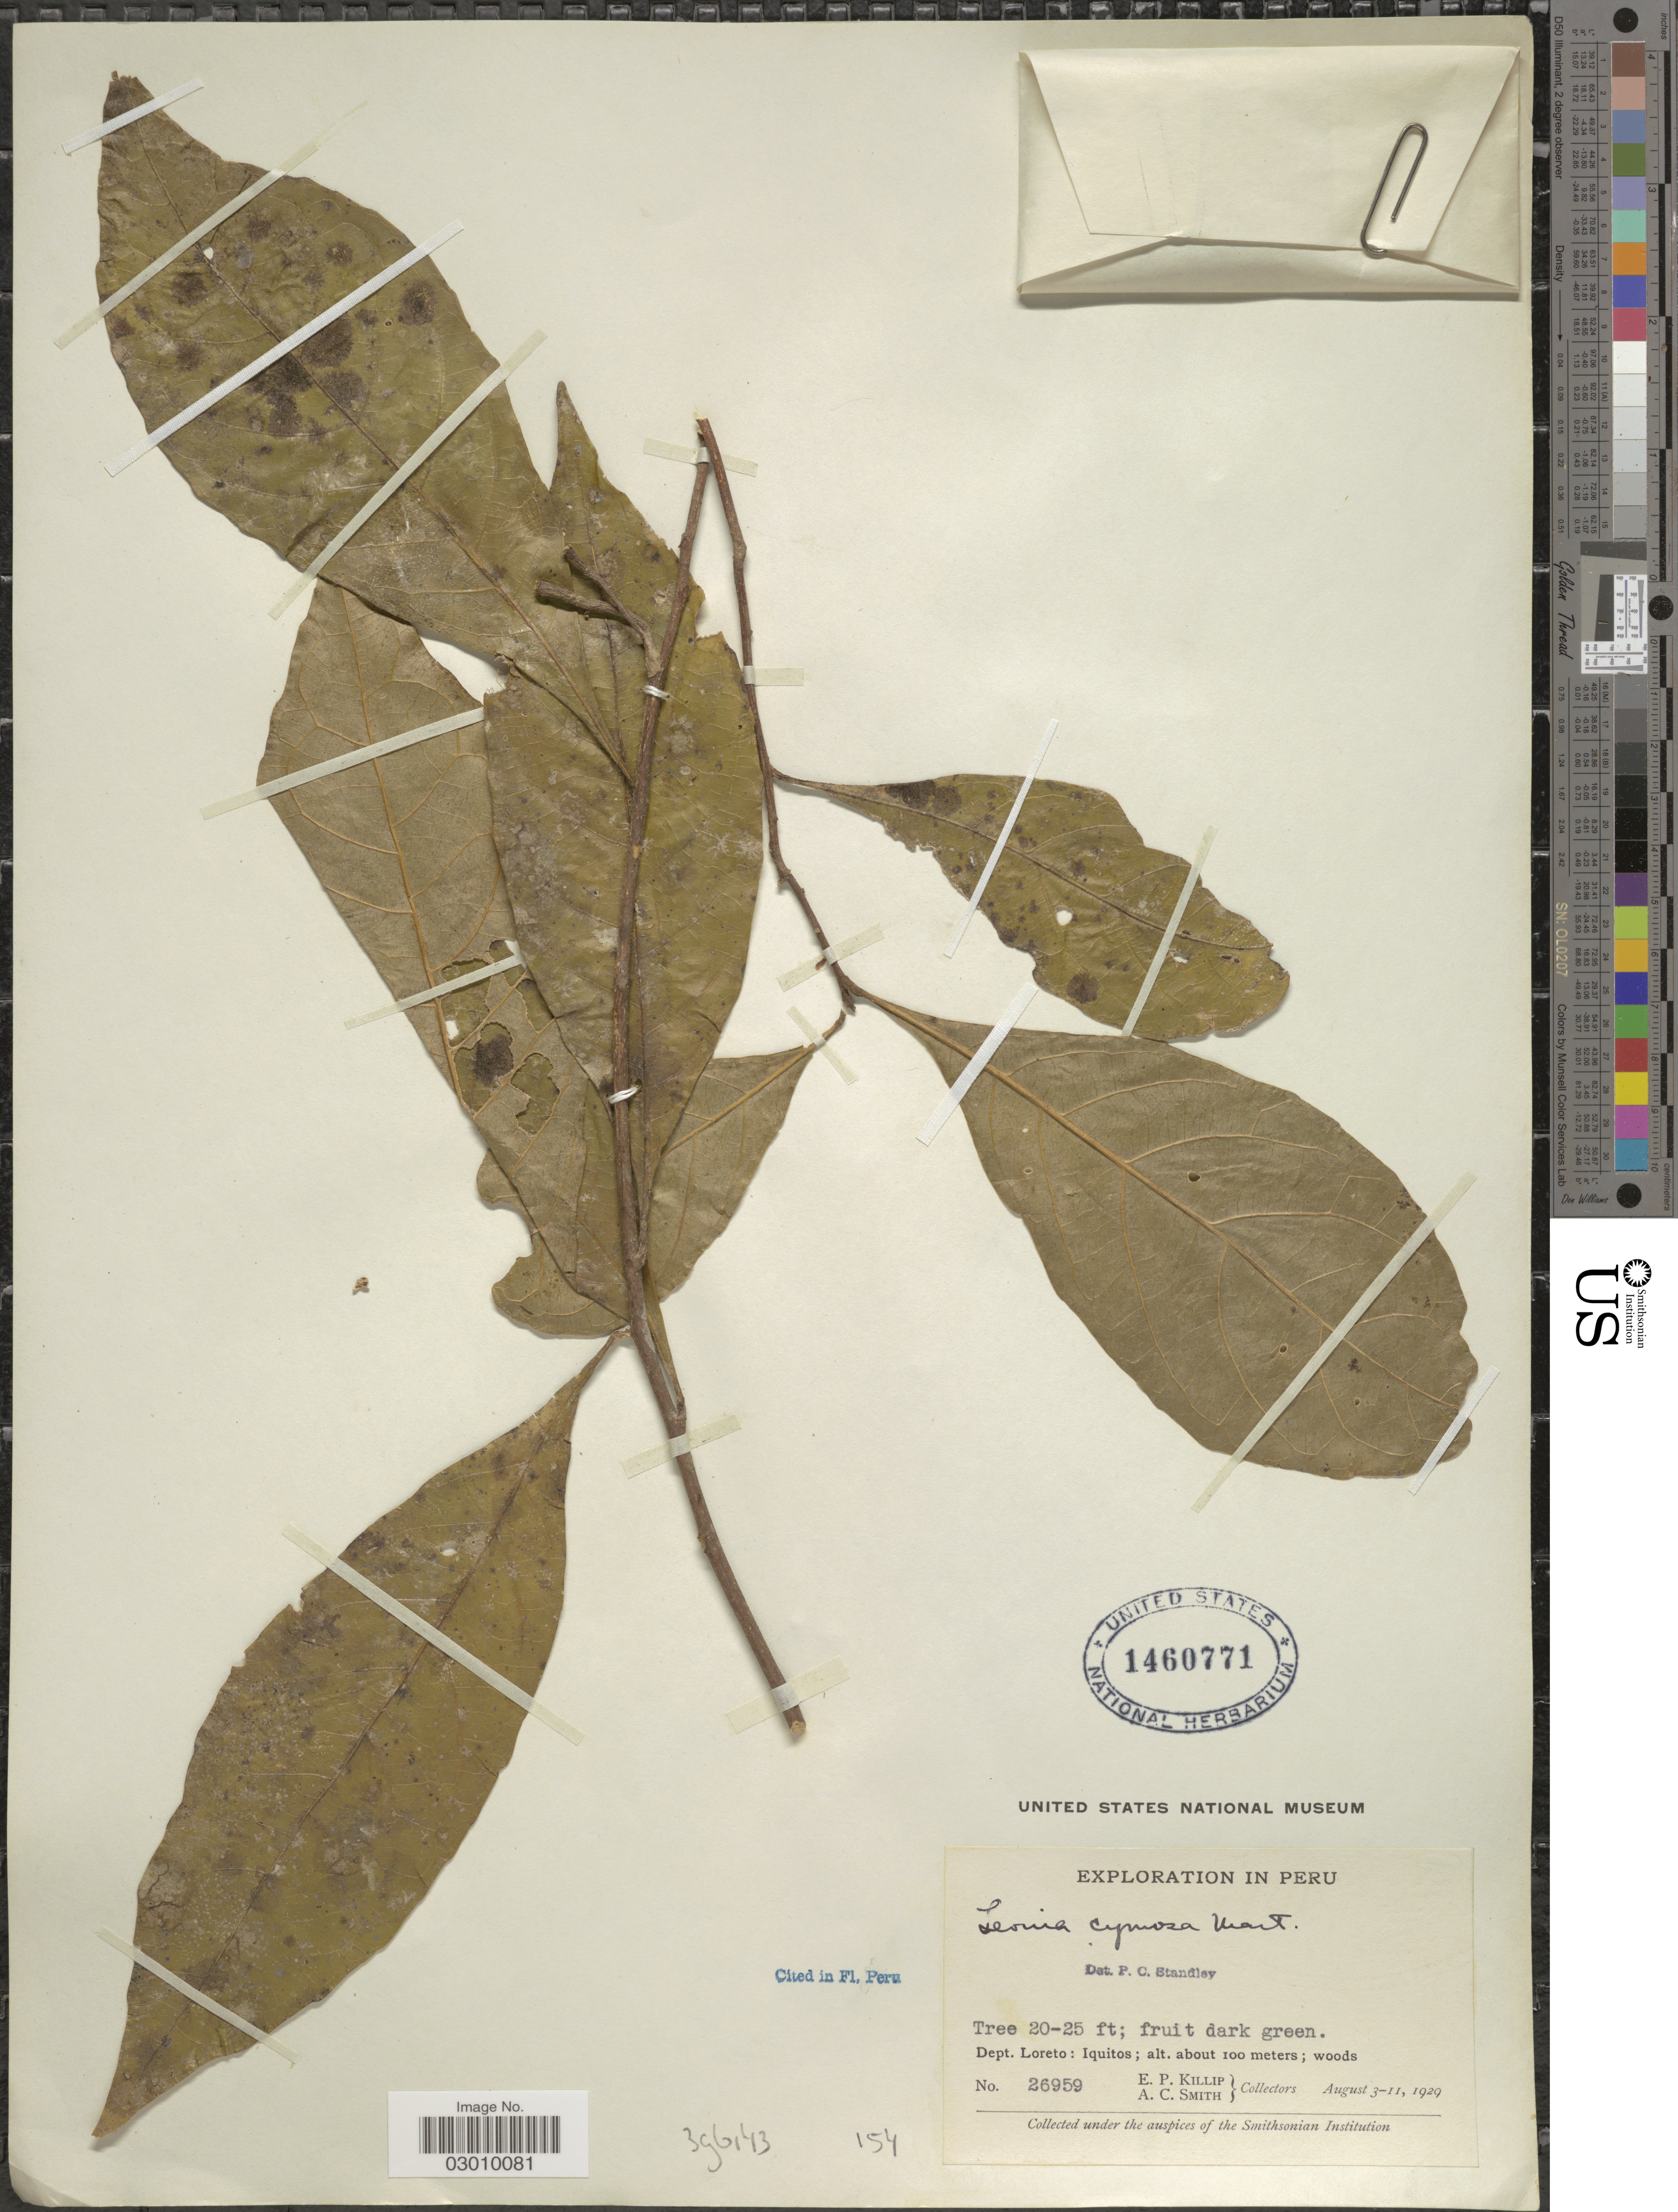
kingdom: Plantae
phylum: Tracheophyta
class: Magnoliopsida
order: Malpighiales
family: Violaceae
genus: Leonia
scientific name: Leonia cymosa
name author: Mart.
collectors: E. P. Killip & A. C. Smith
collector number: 26959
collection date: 1929-08-03/1929-08-11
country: Peru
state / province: Loreto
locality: Dept. Loreto: Iquitos.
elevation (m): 100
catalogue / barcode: US 1460771